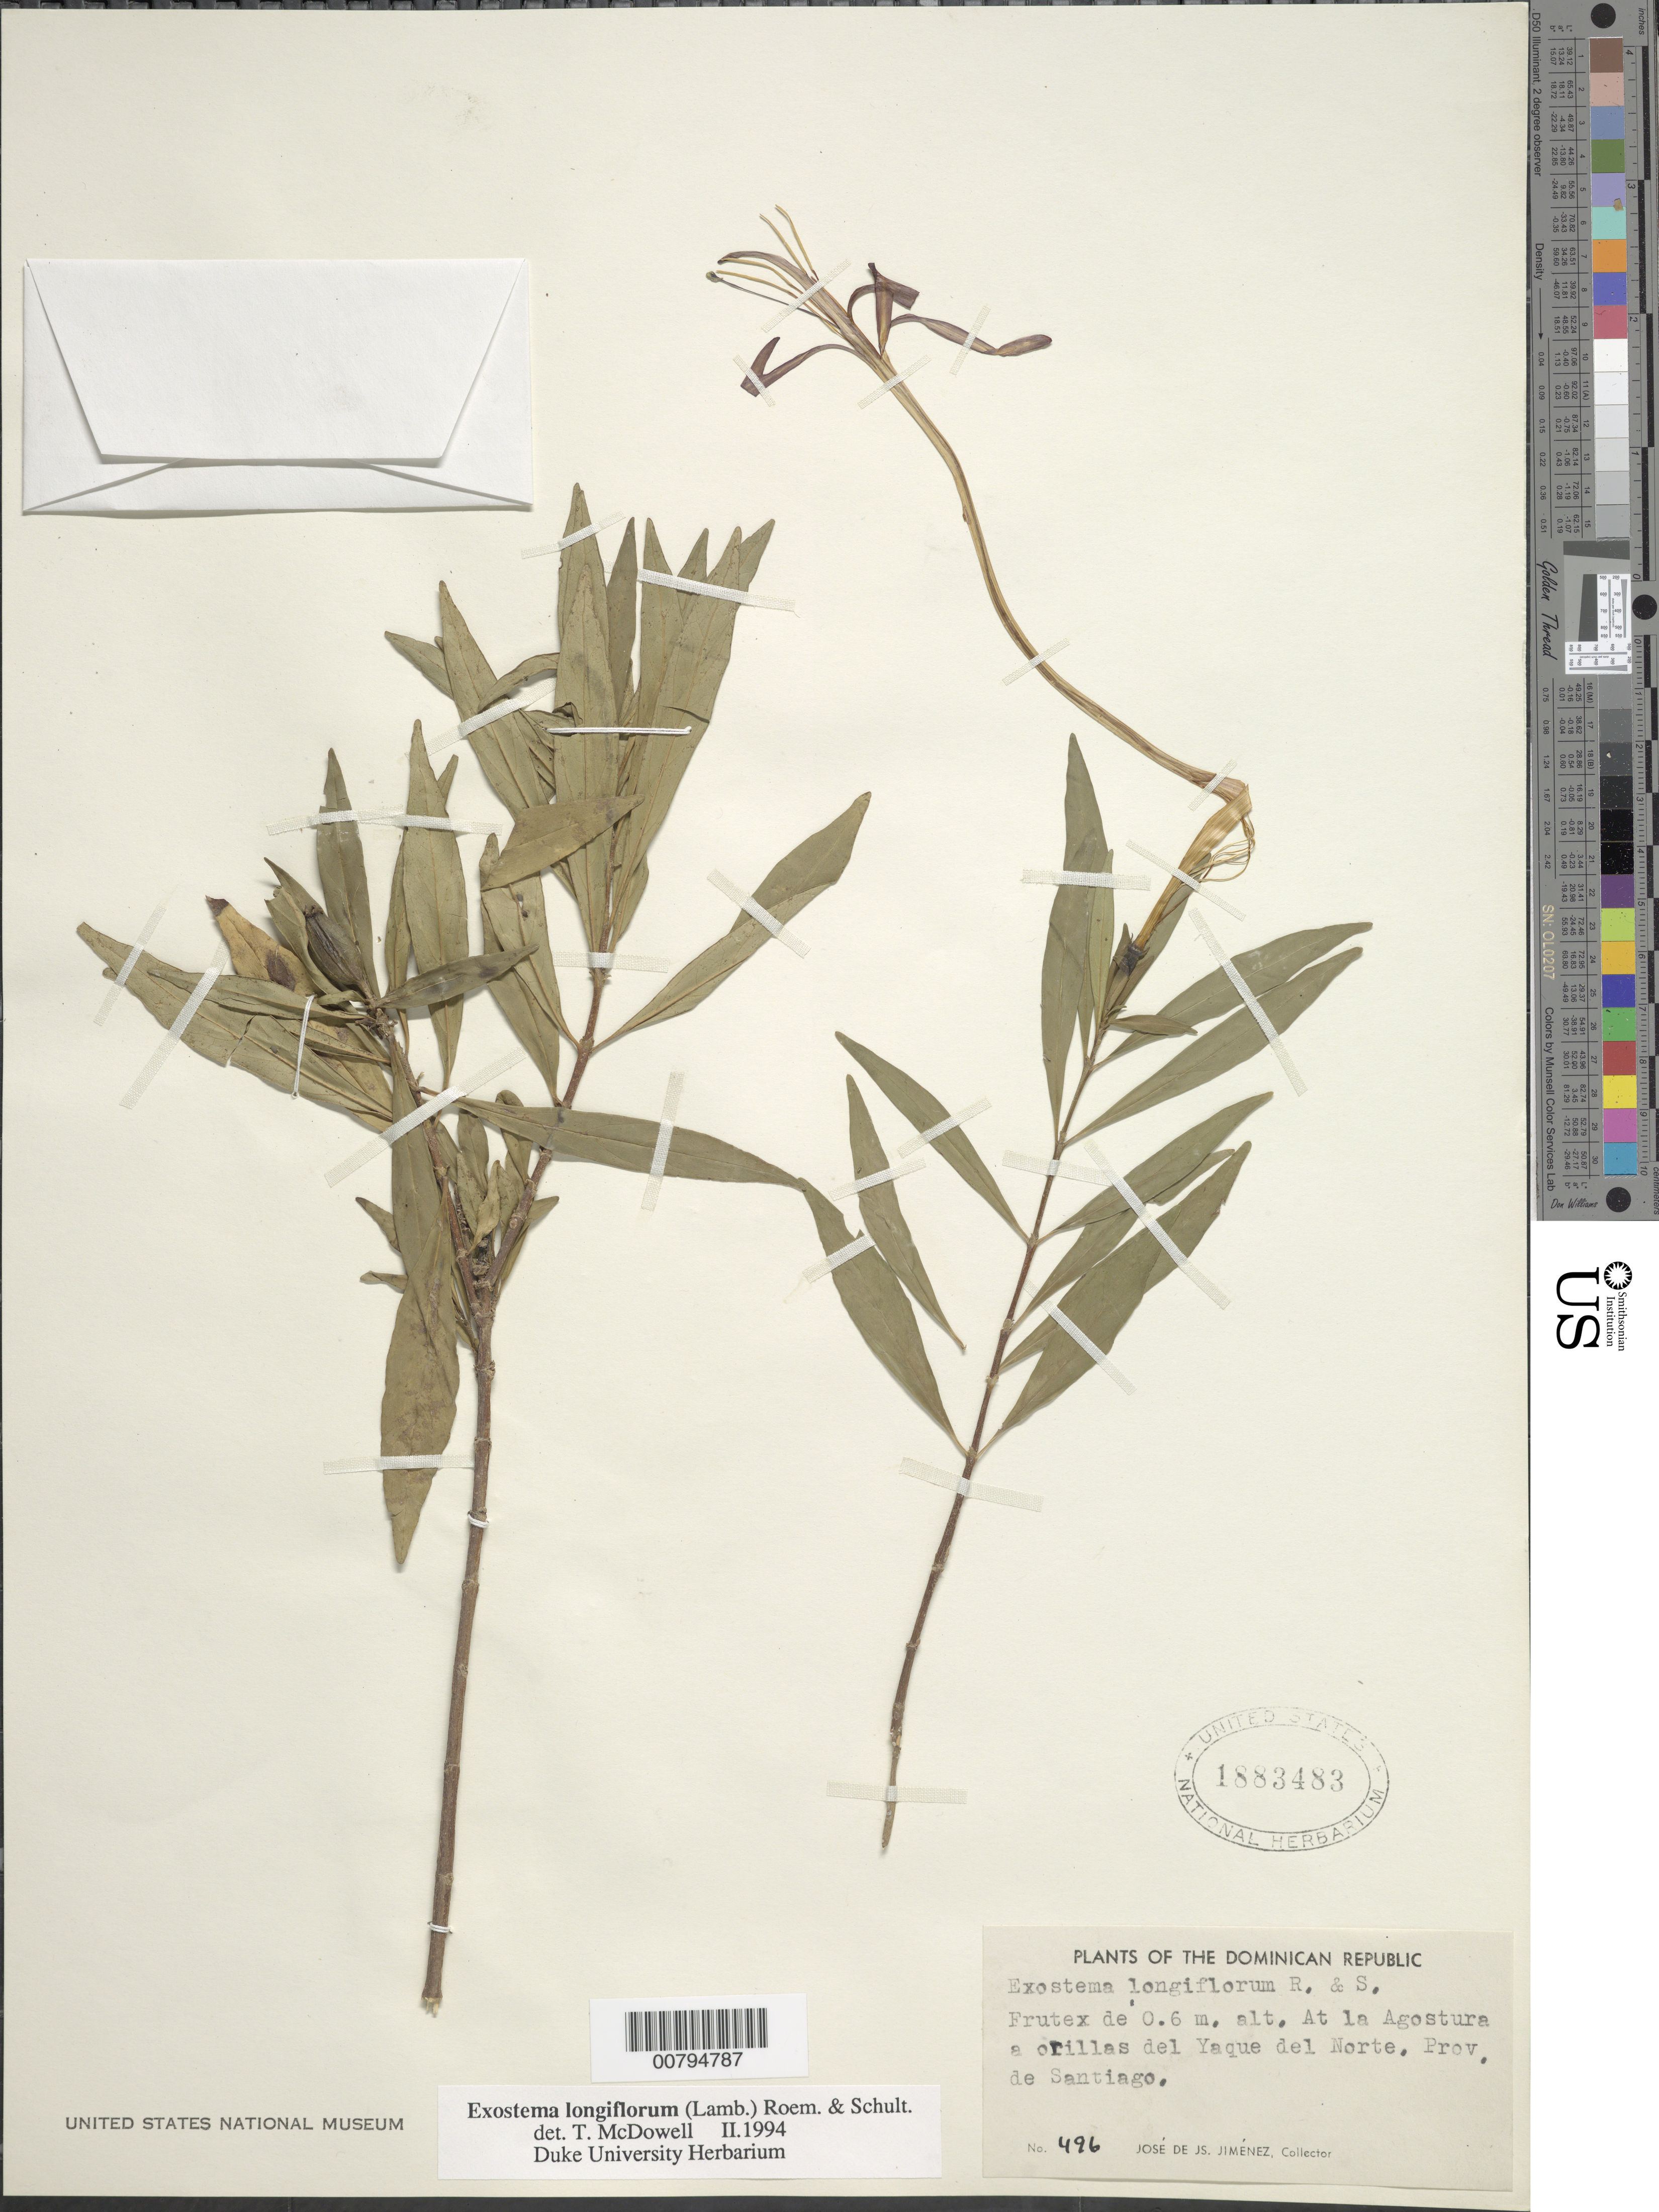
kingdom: Plantae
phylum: Tracheophyta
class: Magnoliopsida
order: Gentianales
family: Rubiaceae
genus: Exostema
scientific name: Exostema longiflorum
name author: (Lamb.) Roem. & Schult.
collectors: J. J. Jiménez Almonte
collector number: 496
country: Dominican Republic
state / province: Santiago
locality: At la Agostura a orillas del Yaque del Norte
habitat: A orillas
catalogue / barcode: US 1883483